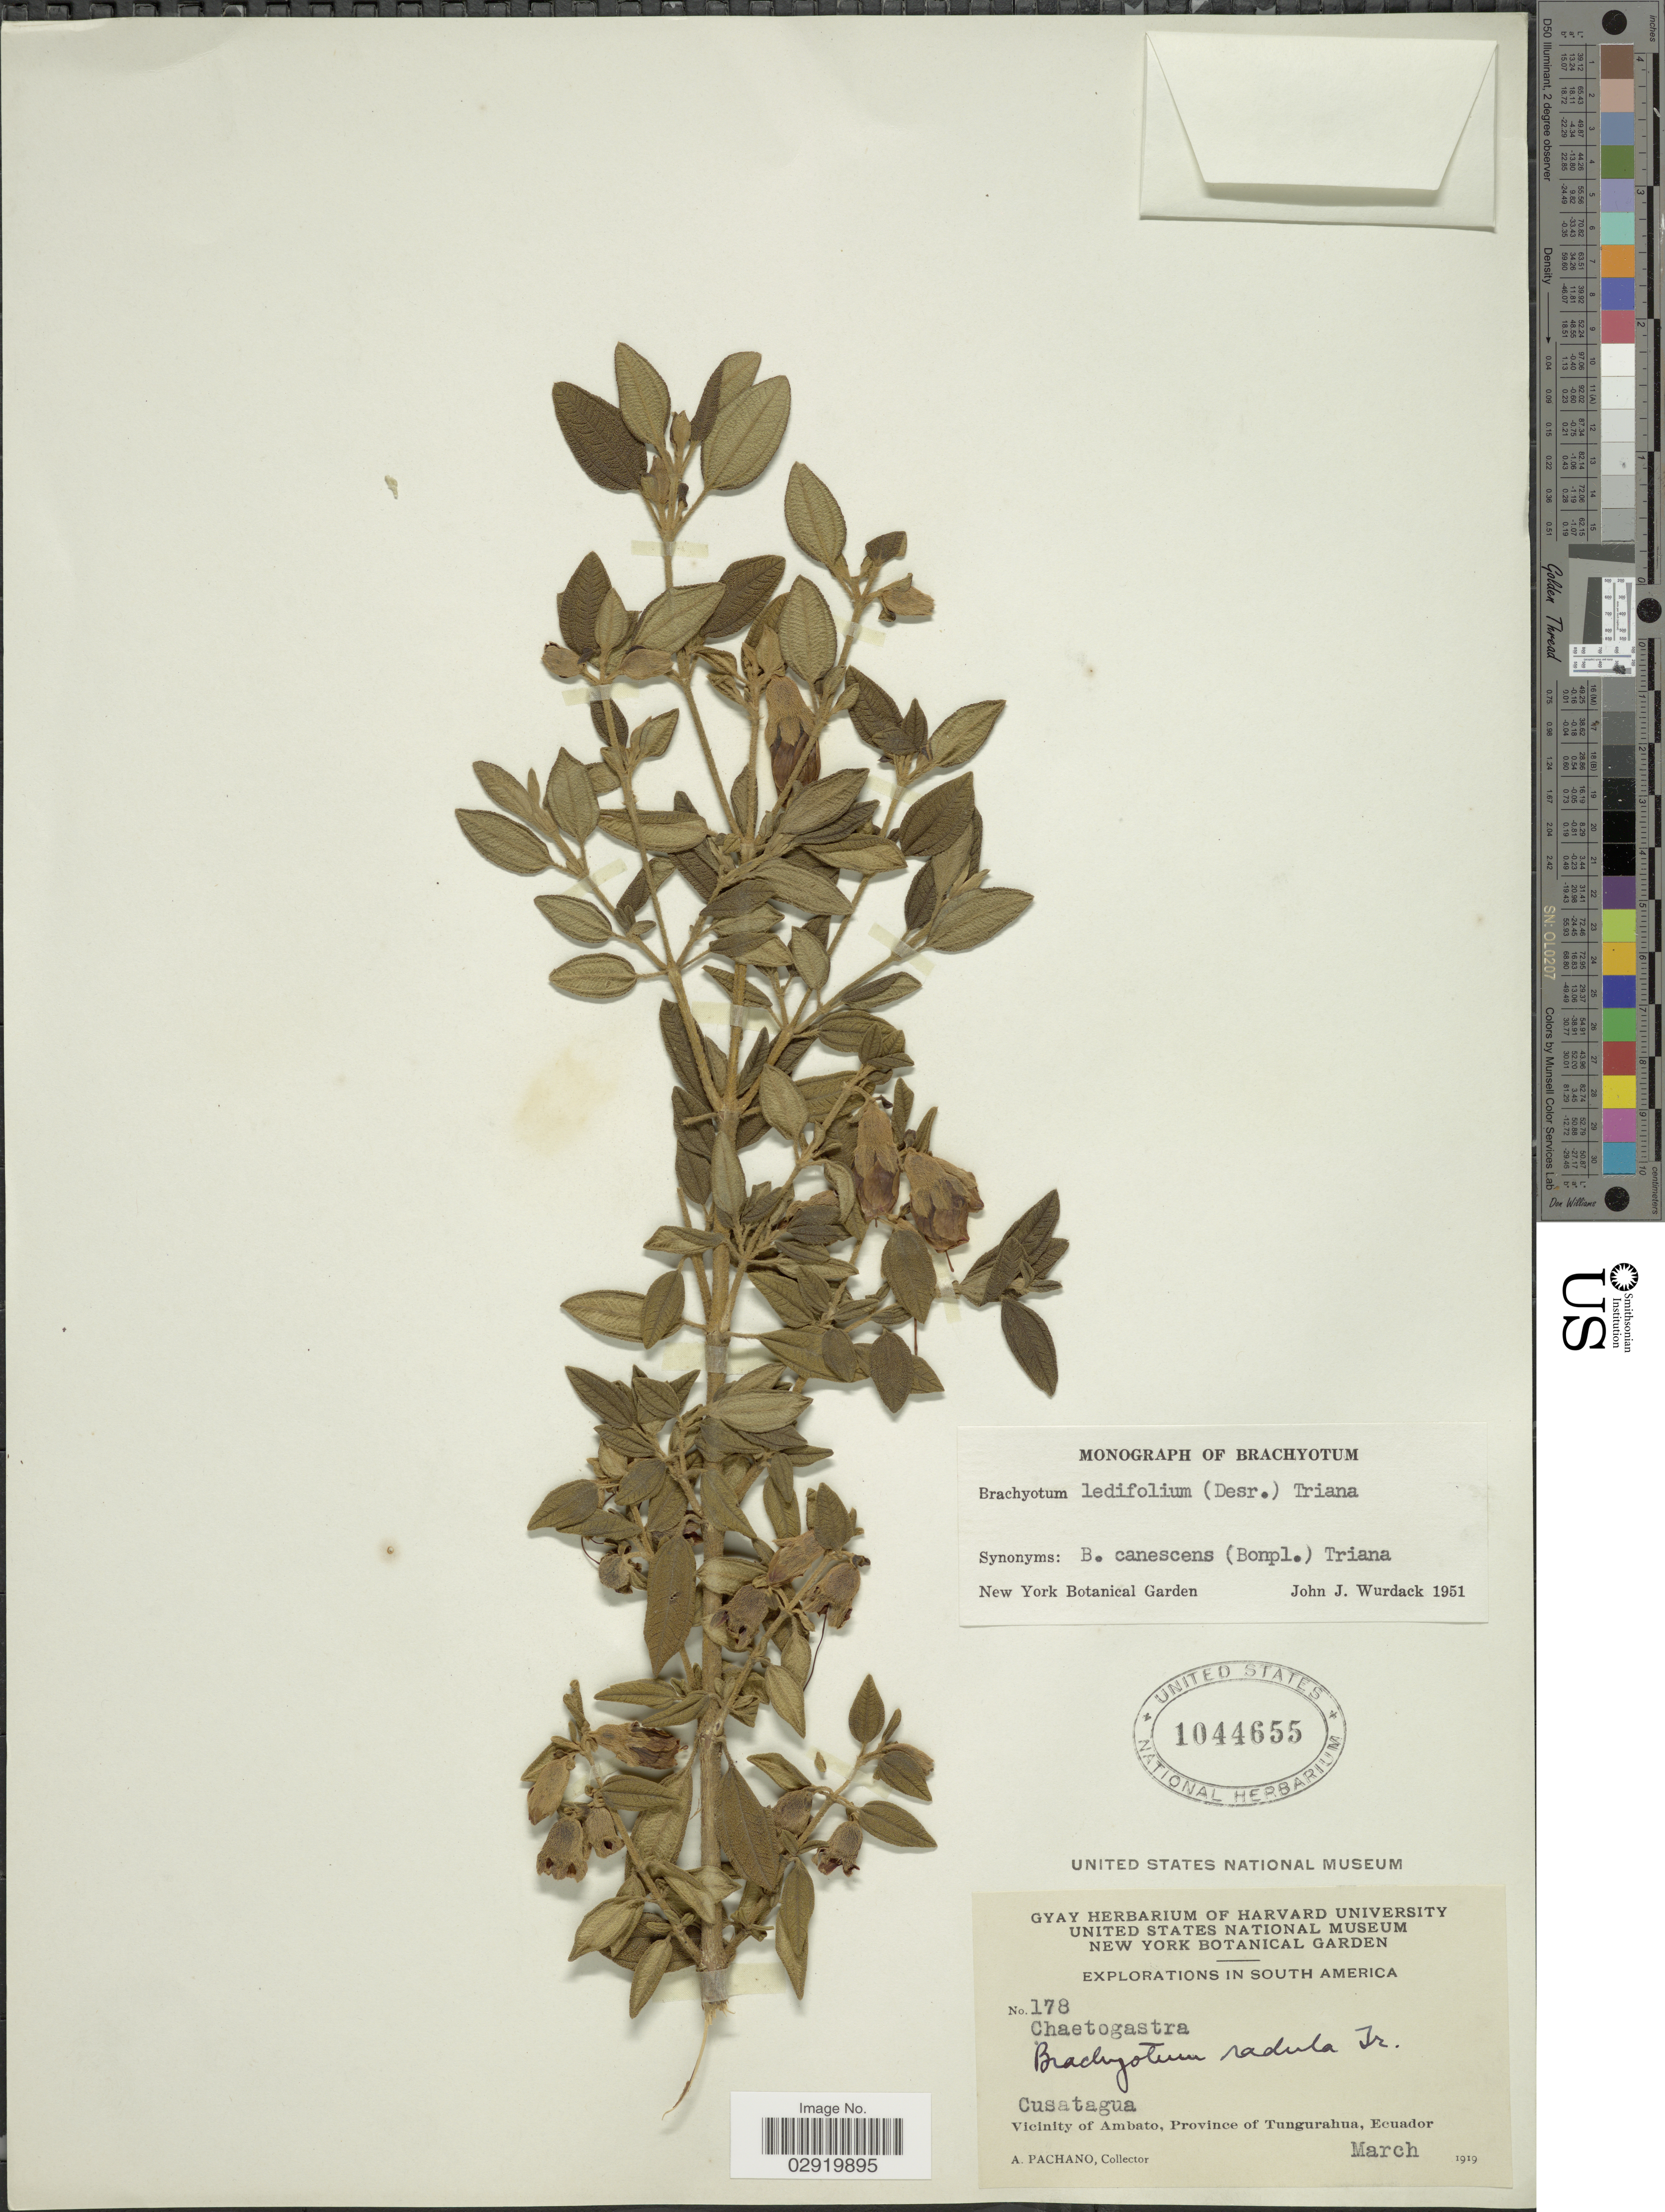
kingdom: Plantae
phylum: Tracheophyta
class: Magnoliopsida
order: Myrtales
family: Melastomataceae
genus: Brachyotum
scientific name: Brachyotum ledifolium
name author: (Desr.) Triana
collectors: A. Pachano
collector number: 178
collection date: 1919-03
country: Ecuador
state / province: Tungurahua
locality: Cusatagua. Vicinity of Ambato, Province of Tungurahua.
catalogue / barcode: US 1044655